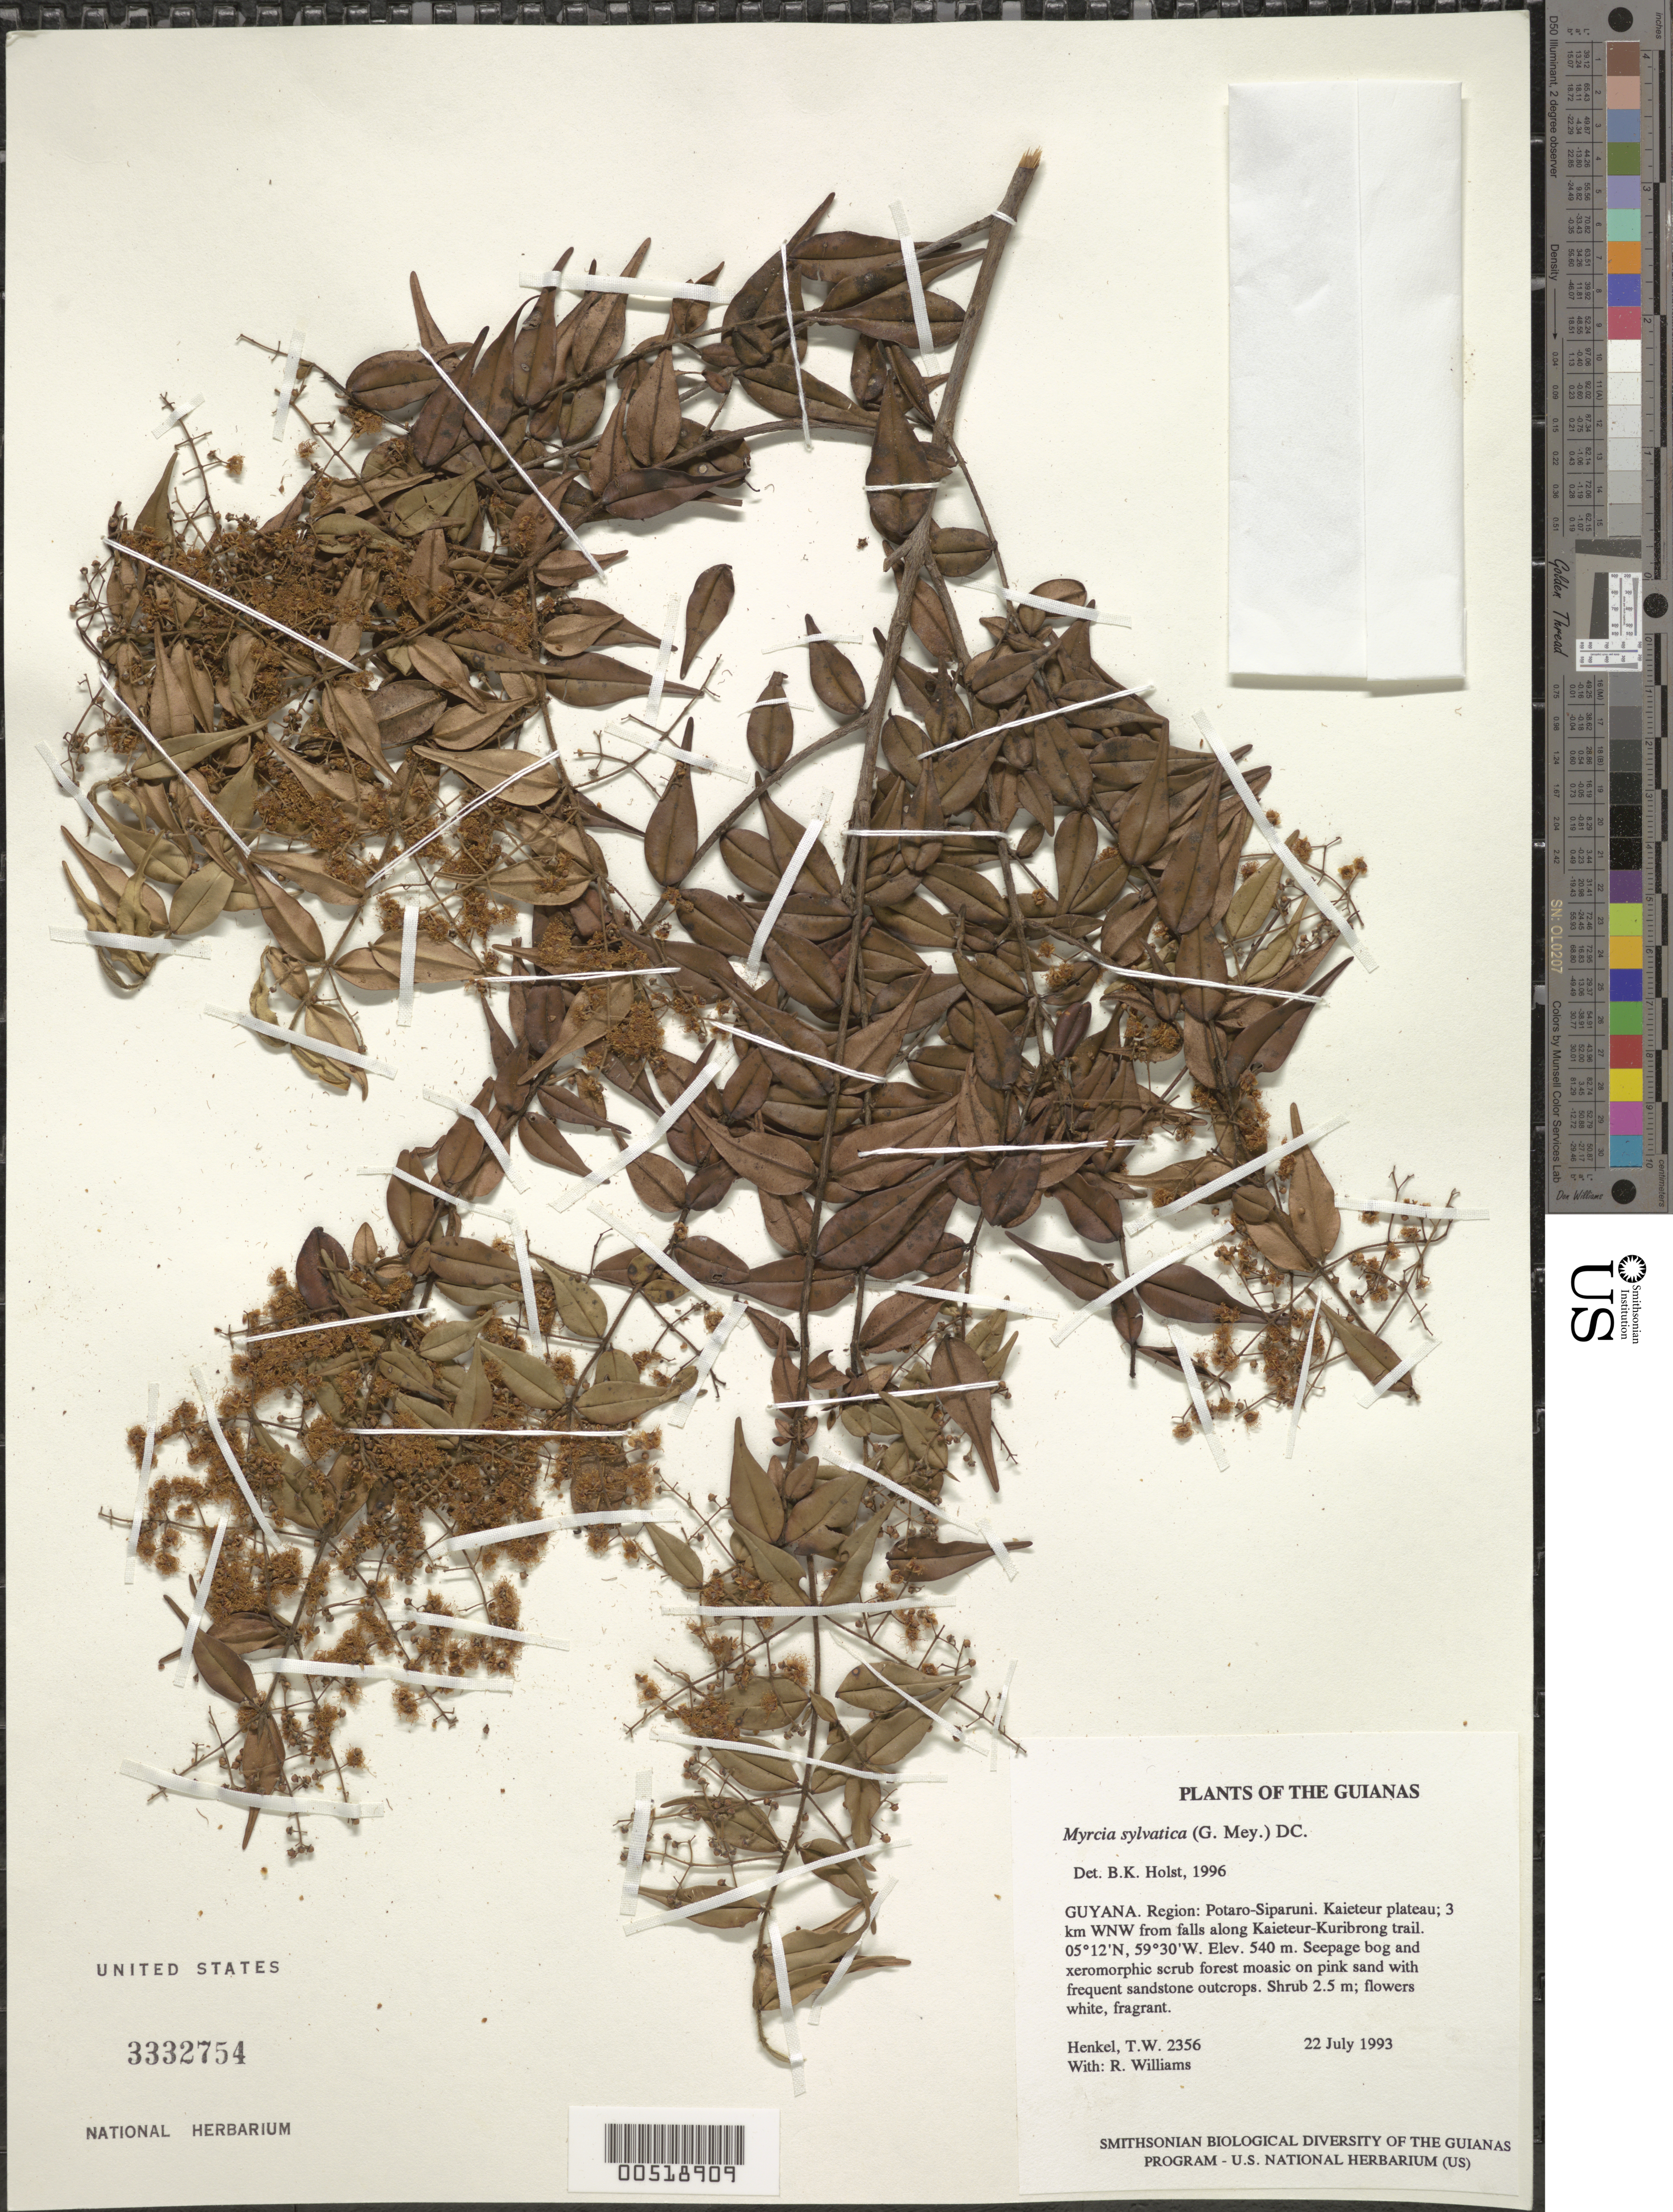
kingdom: Plantae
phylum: Tracheophyta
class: Magnoliopsida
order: Myrtales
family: Myrtaceae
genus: Myrcia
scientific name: Myrcia sylvatica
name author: (G. Mey.) DC.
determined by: Holst, Bruce K.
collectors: T. Henkel & R. Williams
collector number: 2356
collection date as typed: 22 July 1993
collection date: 1993-07-22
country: Guyana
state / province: Potaro-Siparuni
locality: Kaieteur plateau; 3 km WNW from falls along Kaieteur-Kuribrong trail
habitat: Seepage bog and xeromorphic scrub forest moasic on pink sand with frequent sandstone outcrops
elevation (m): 540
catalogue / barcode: US 3332754